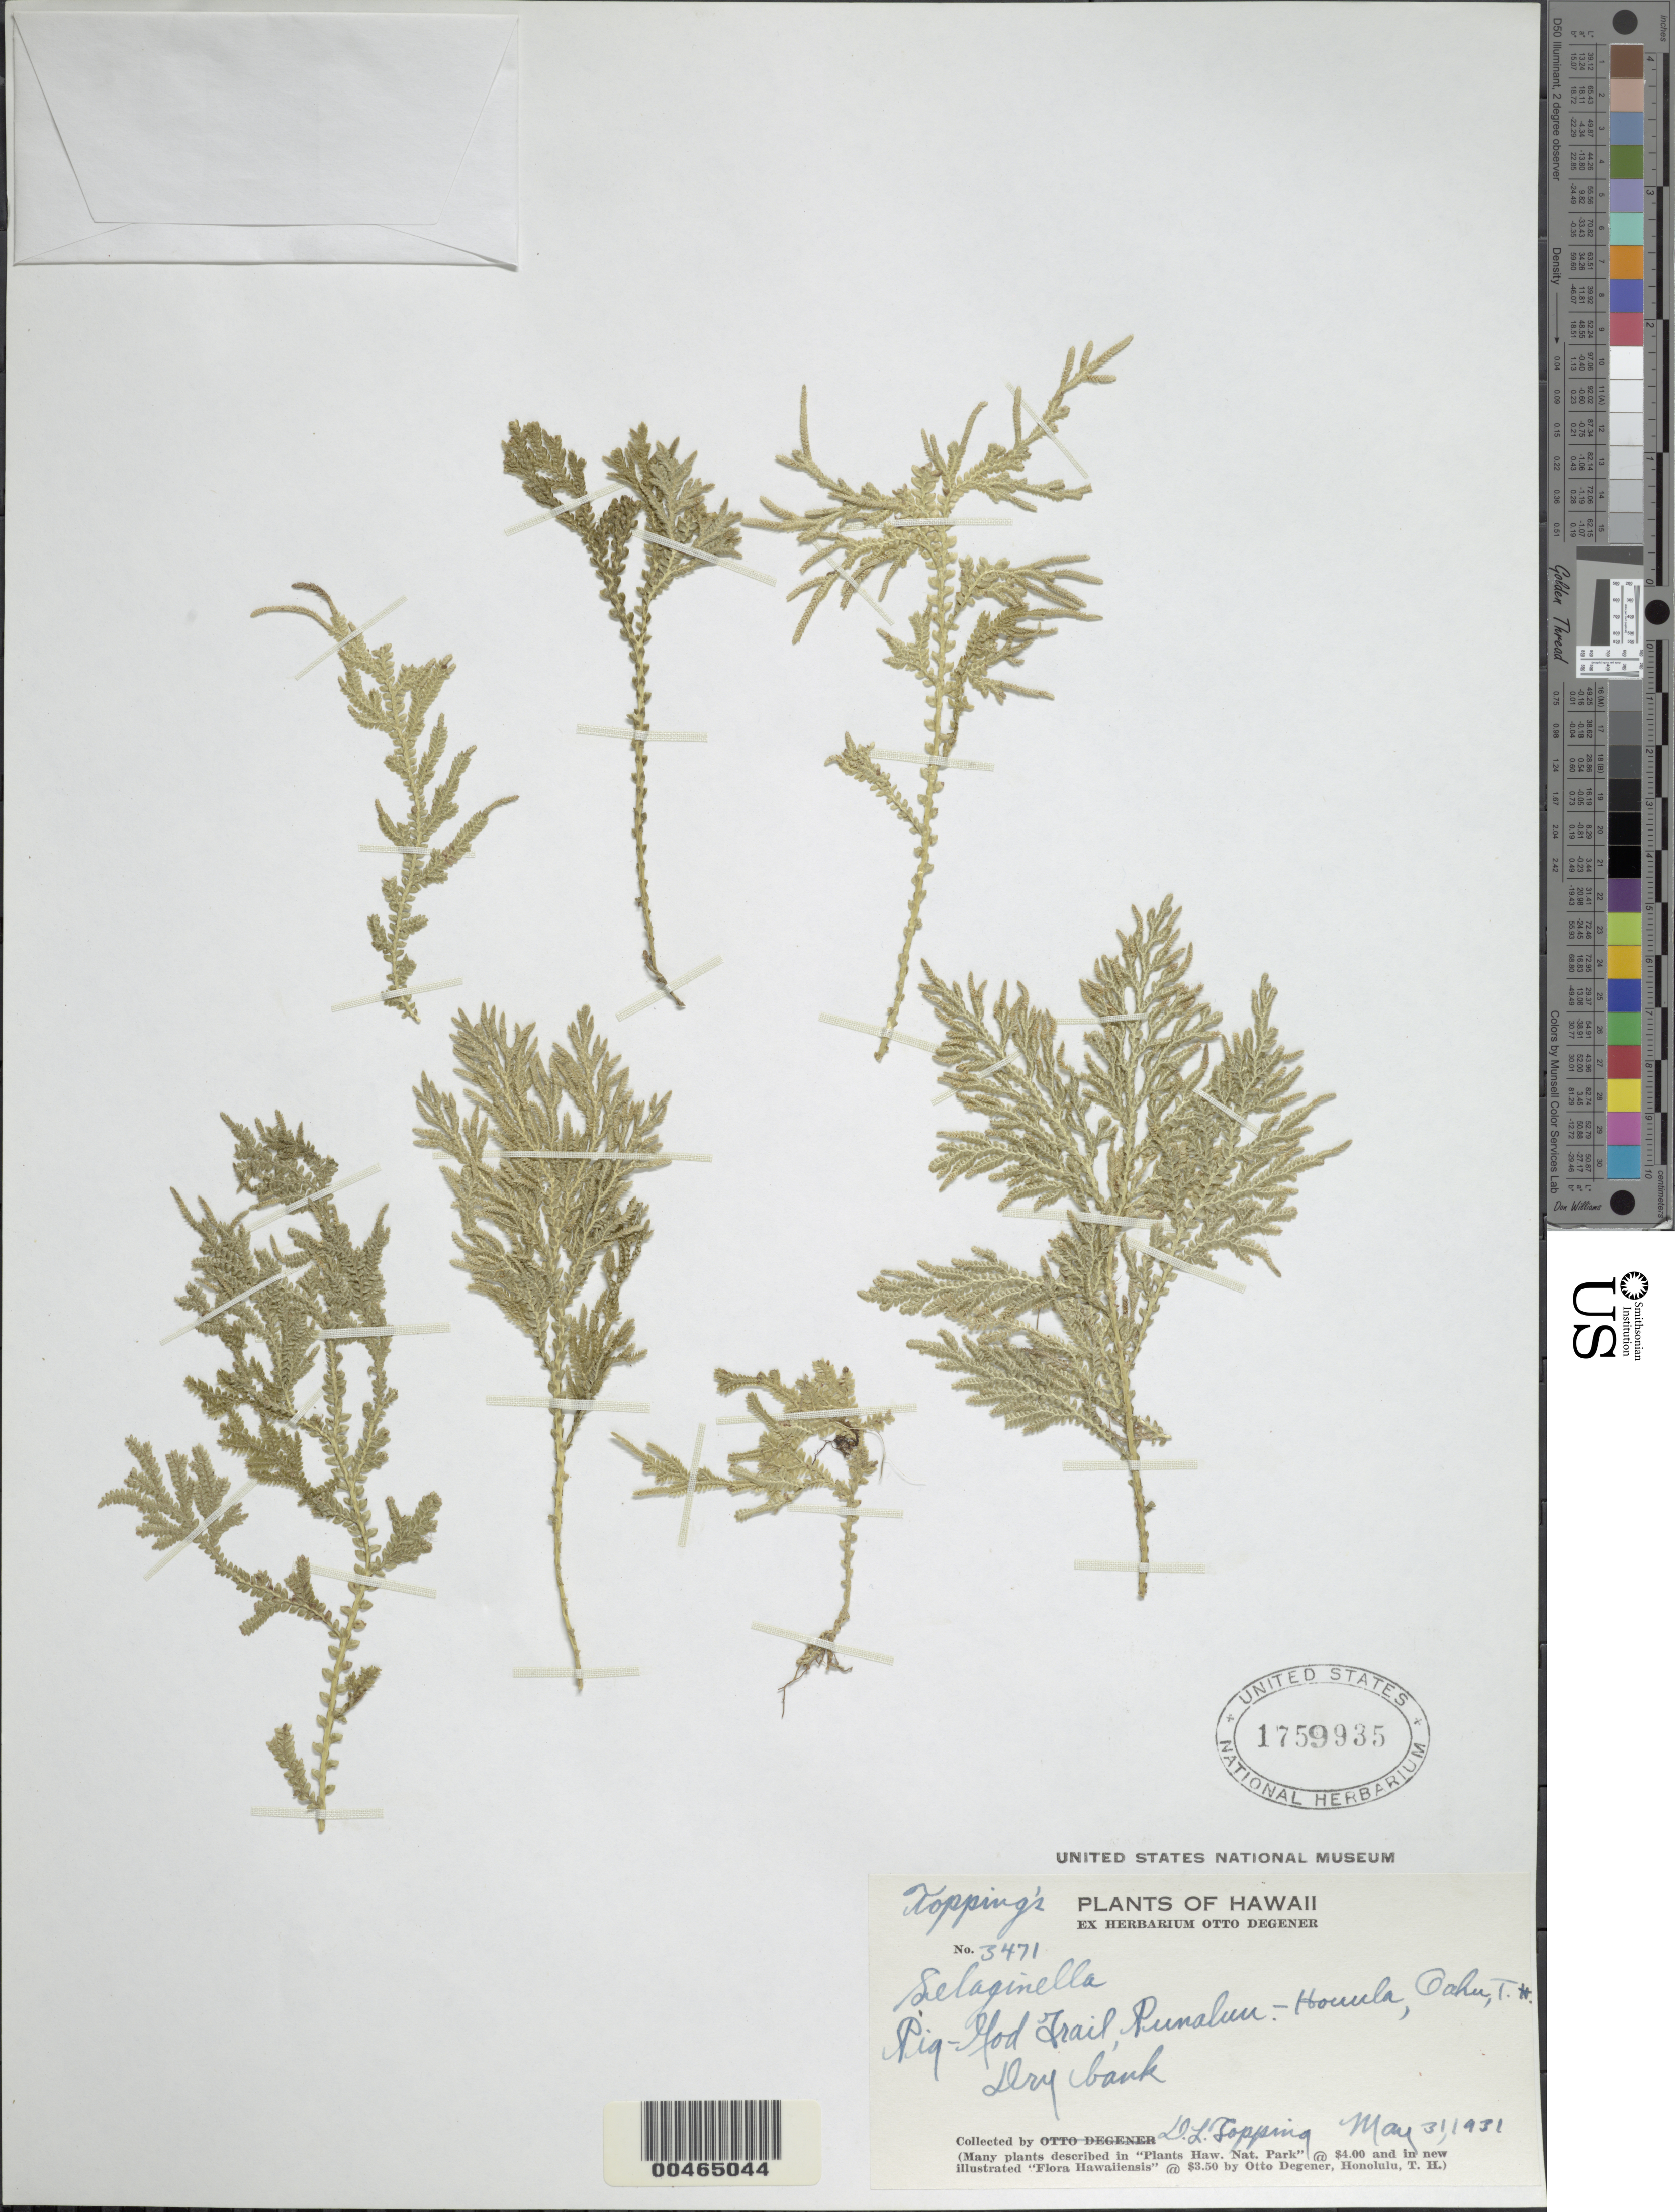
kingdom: Plantae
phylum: Tracheophyta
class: Lycopodiopsida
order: Selaginellales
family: Selaginellaceae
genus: Selaginella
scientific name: Selaginella sp.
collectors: D. L. Topping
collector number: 3471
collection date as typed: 31 May 1931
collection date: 1931-05-31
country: United States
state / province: Hawaii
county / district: Honolulu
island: Oahu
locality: Pig-God Trail, Punaluu-Houula, Oahu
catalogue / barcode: US 1759935